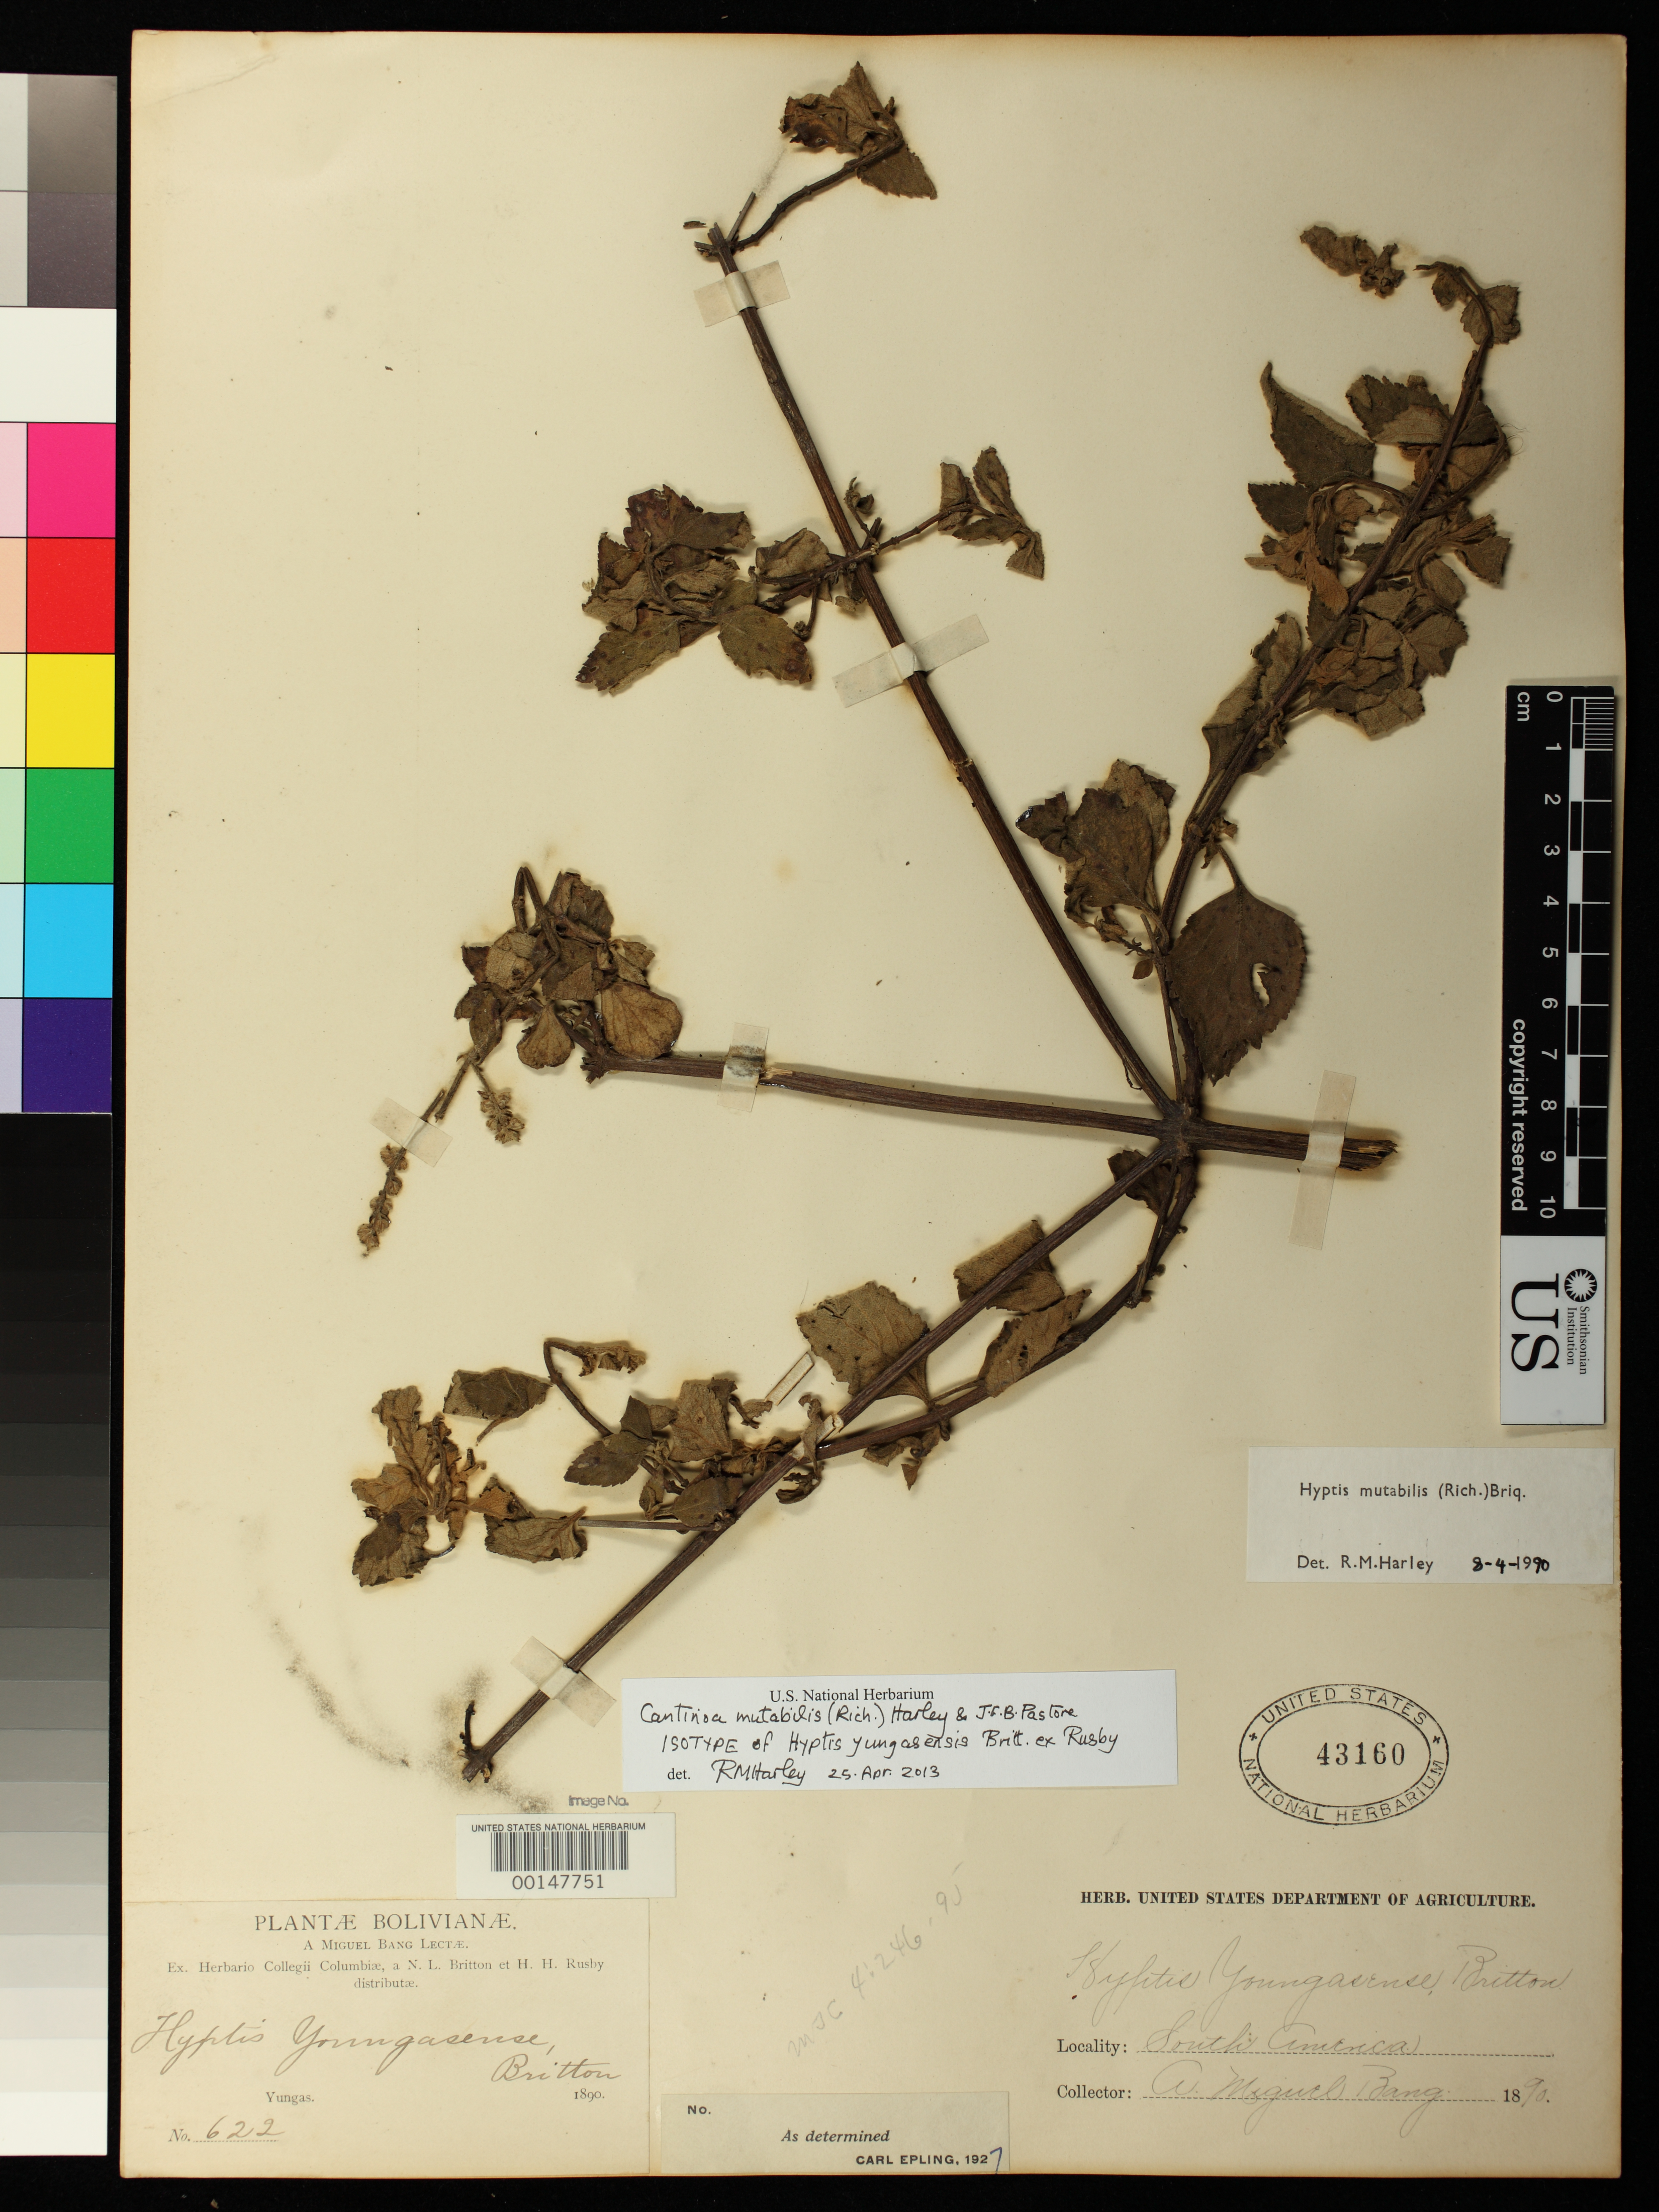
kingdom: Plantae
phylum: Tracheophyta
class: Magnoliopsida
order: Lamiales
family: Lamiaceae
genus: Mesosphaerum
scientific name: Mesosphaerum yungasense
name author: Britton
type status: Isotype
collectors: M. Bang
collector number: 622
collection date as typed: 1890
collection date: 1890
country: Bolivia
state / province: La Paz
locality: Yungas.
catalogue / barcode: US 43160